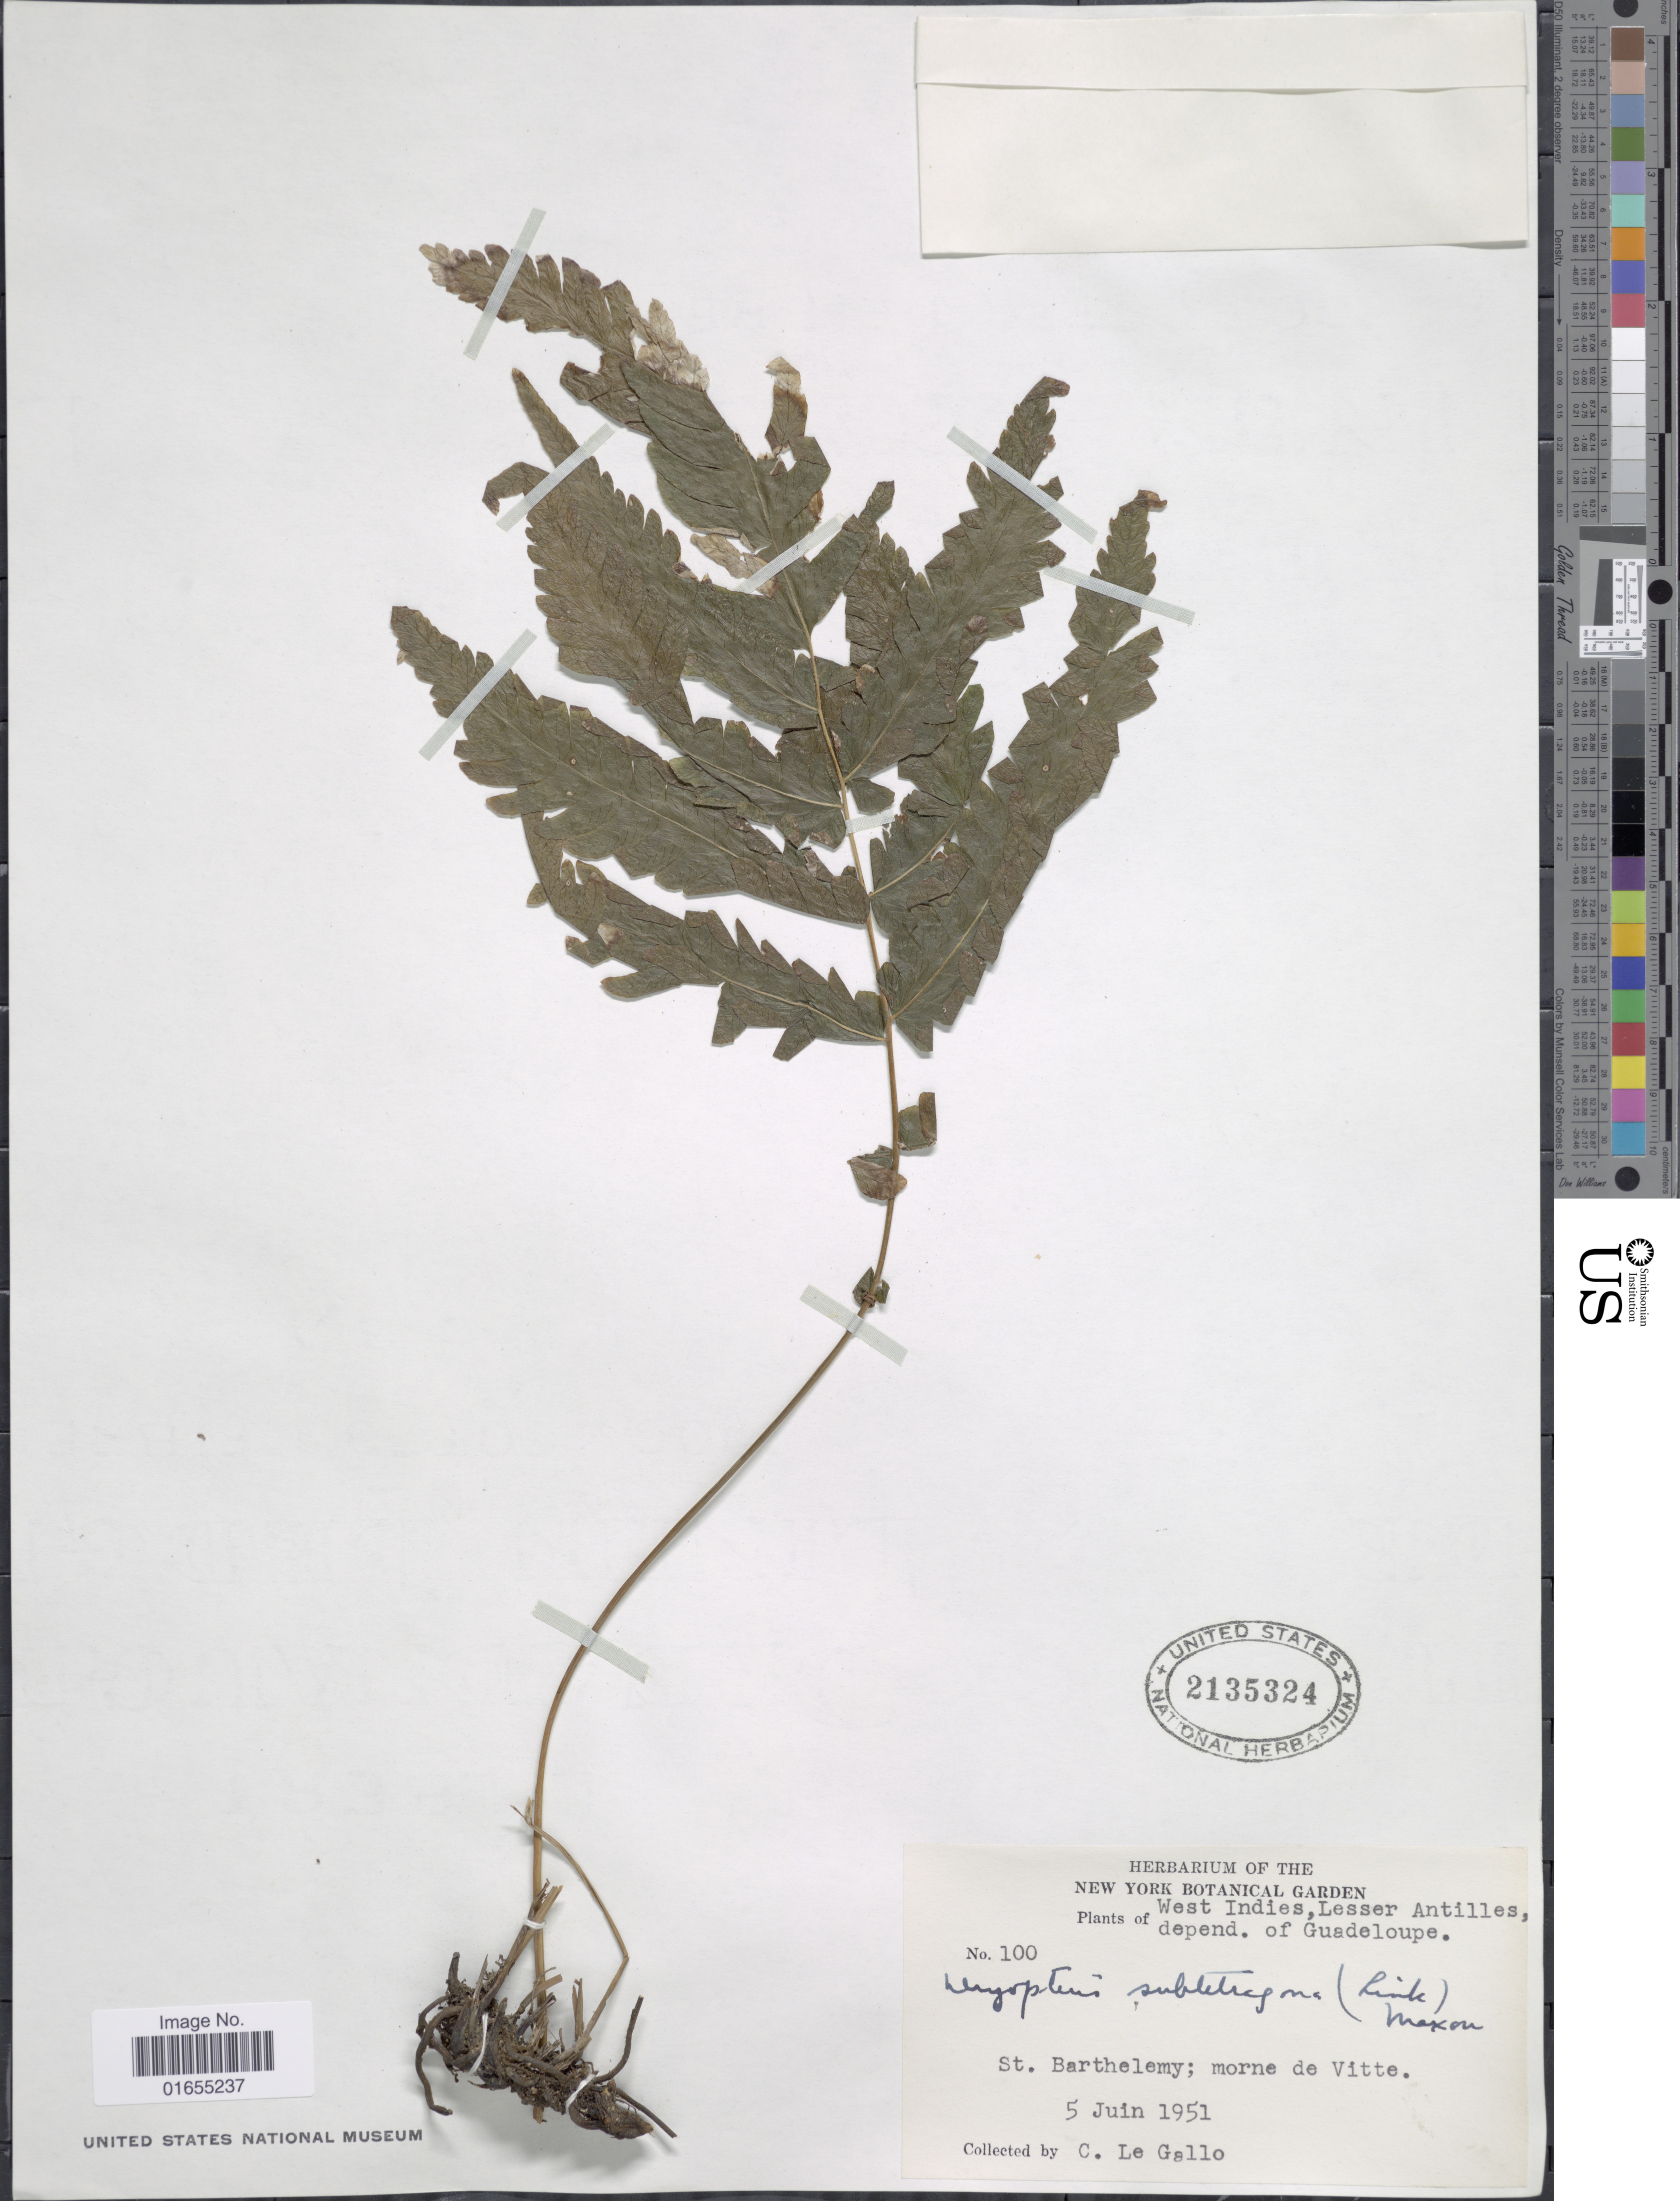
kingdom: Plantae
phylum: Tracheophyta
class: Polypodiopsida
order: Polypodiales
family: Thelypteridaceae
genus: Goniopteris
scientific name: Goniopteris tetragona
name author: (C. Presl) Sw.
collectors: C. Le Gallo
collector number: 100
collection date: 1951-06-05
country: Saint Barthélemy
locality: Morne de Vitte, Lesser Antilles, Guadelope. St. Barthelemey.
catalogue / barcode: US 2135324